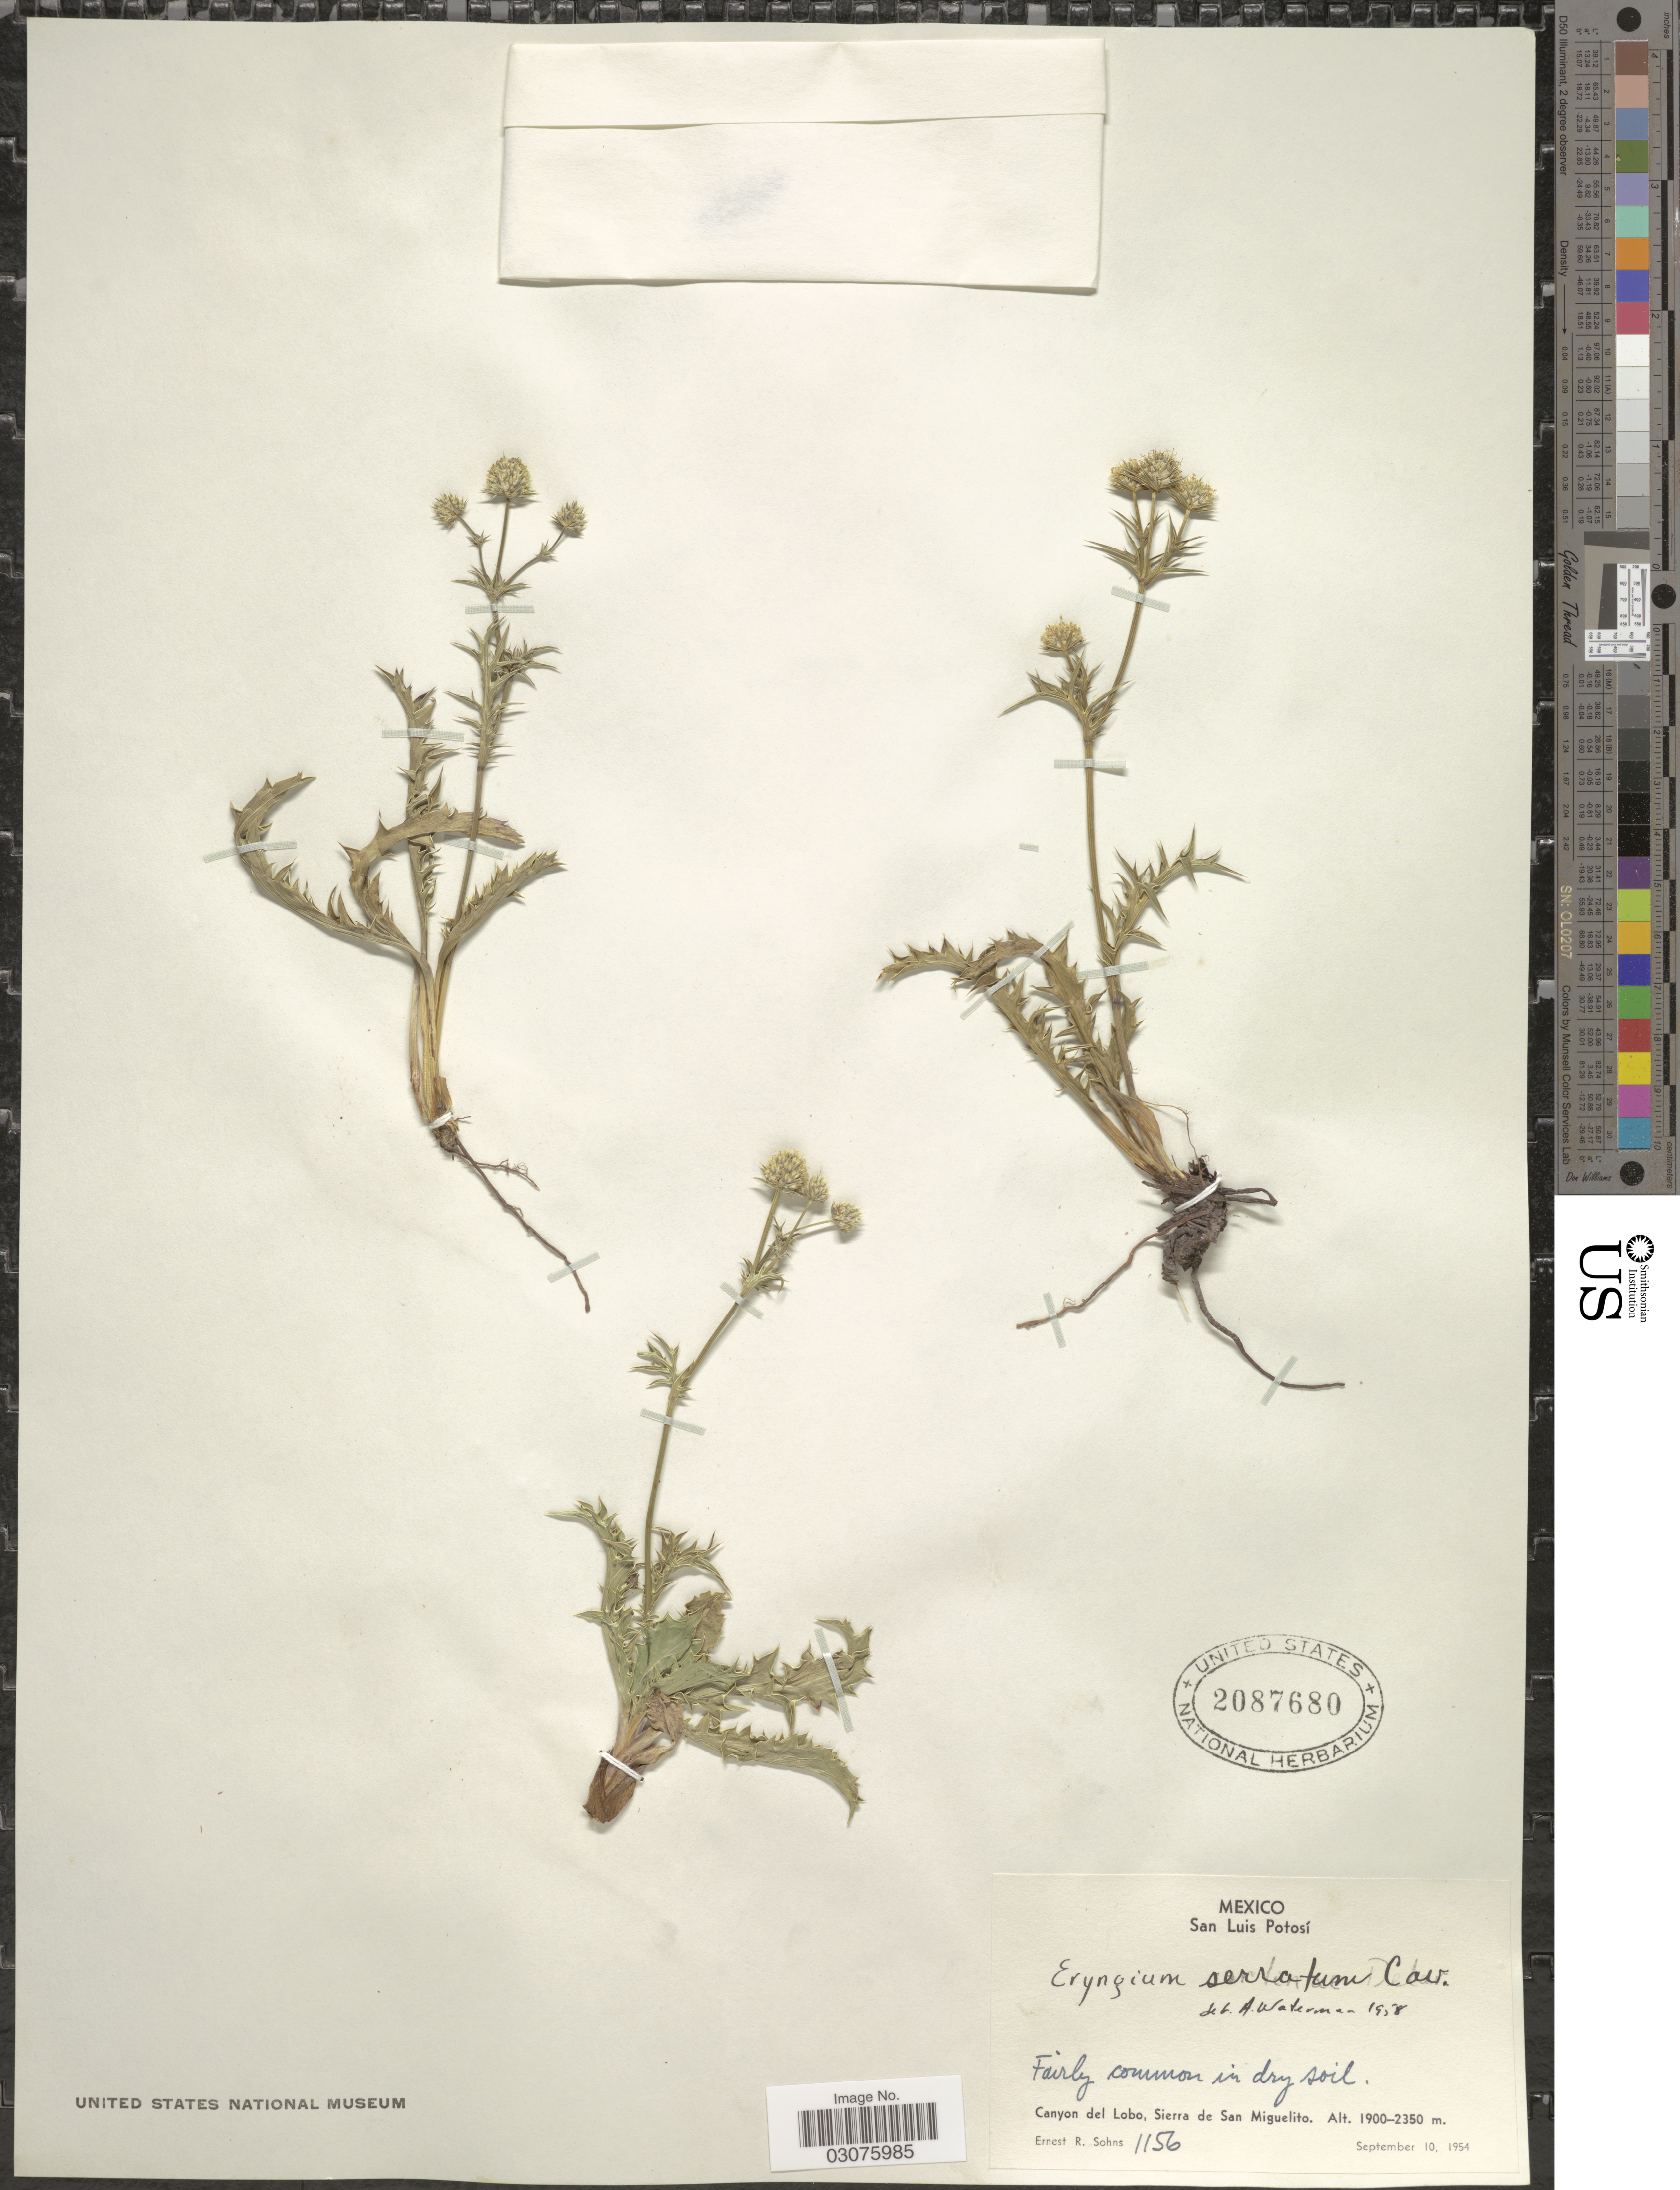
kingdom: Plantae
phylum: Tracheophyta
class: Magnoliopsida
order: Apiales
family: Apiaceae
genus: Eryngium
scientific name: Eryngium serratum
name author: Cav.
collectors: E. R. Sohns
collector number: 1156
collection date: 1954-09-10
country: Mexico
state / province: San Luis Potosí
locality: Canyon del Lobo, Sierra de San Miguelito.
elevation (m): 1900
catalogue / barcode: US 2087680